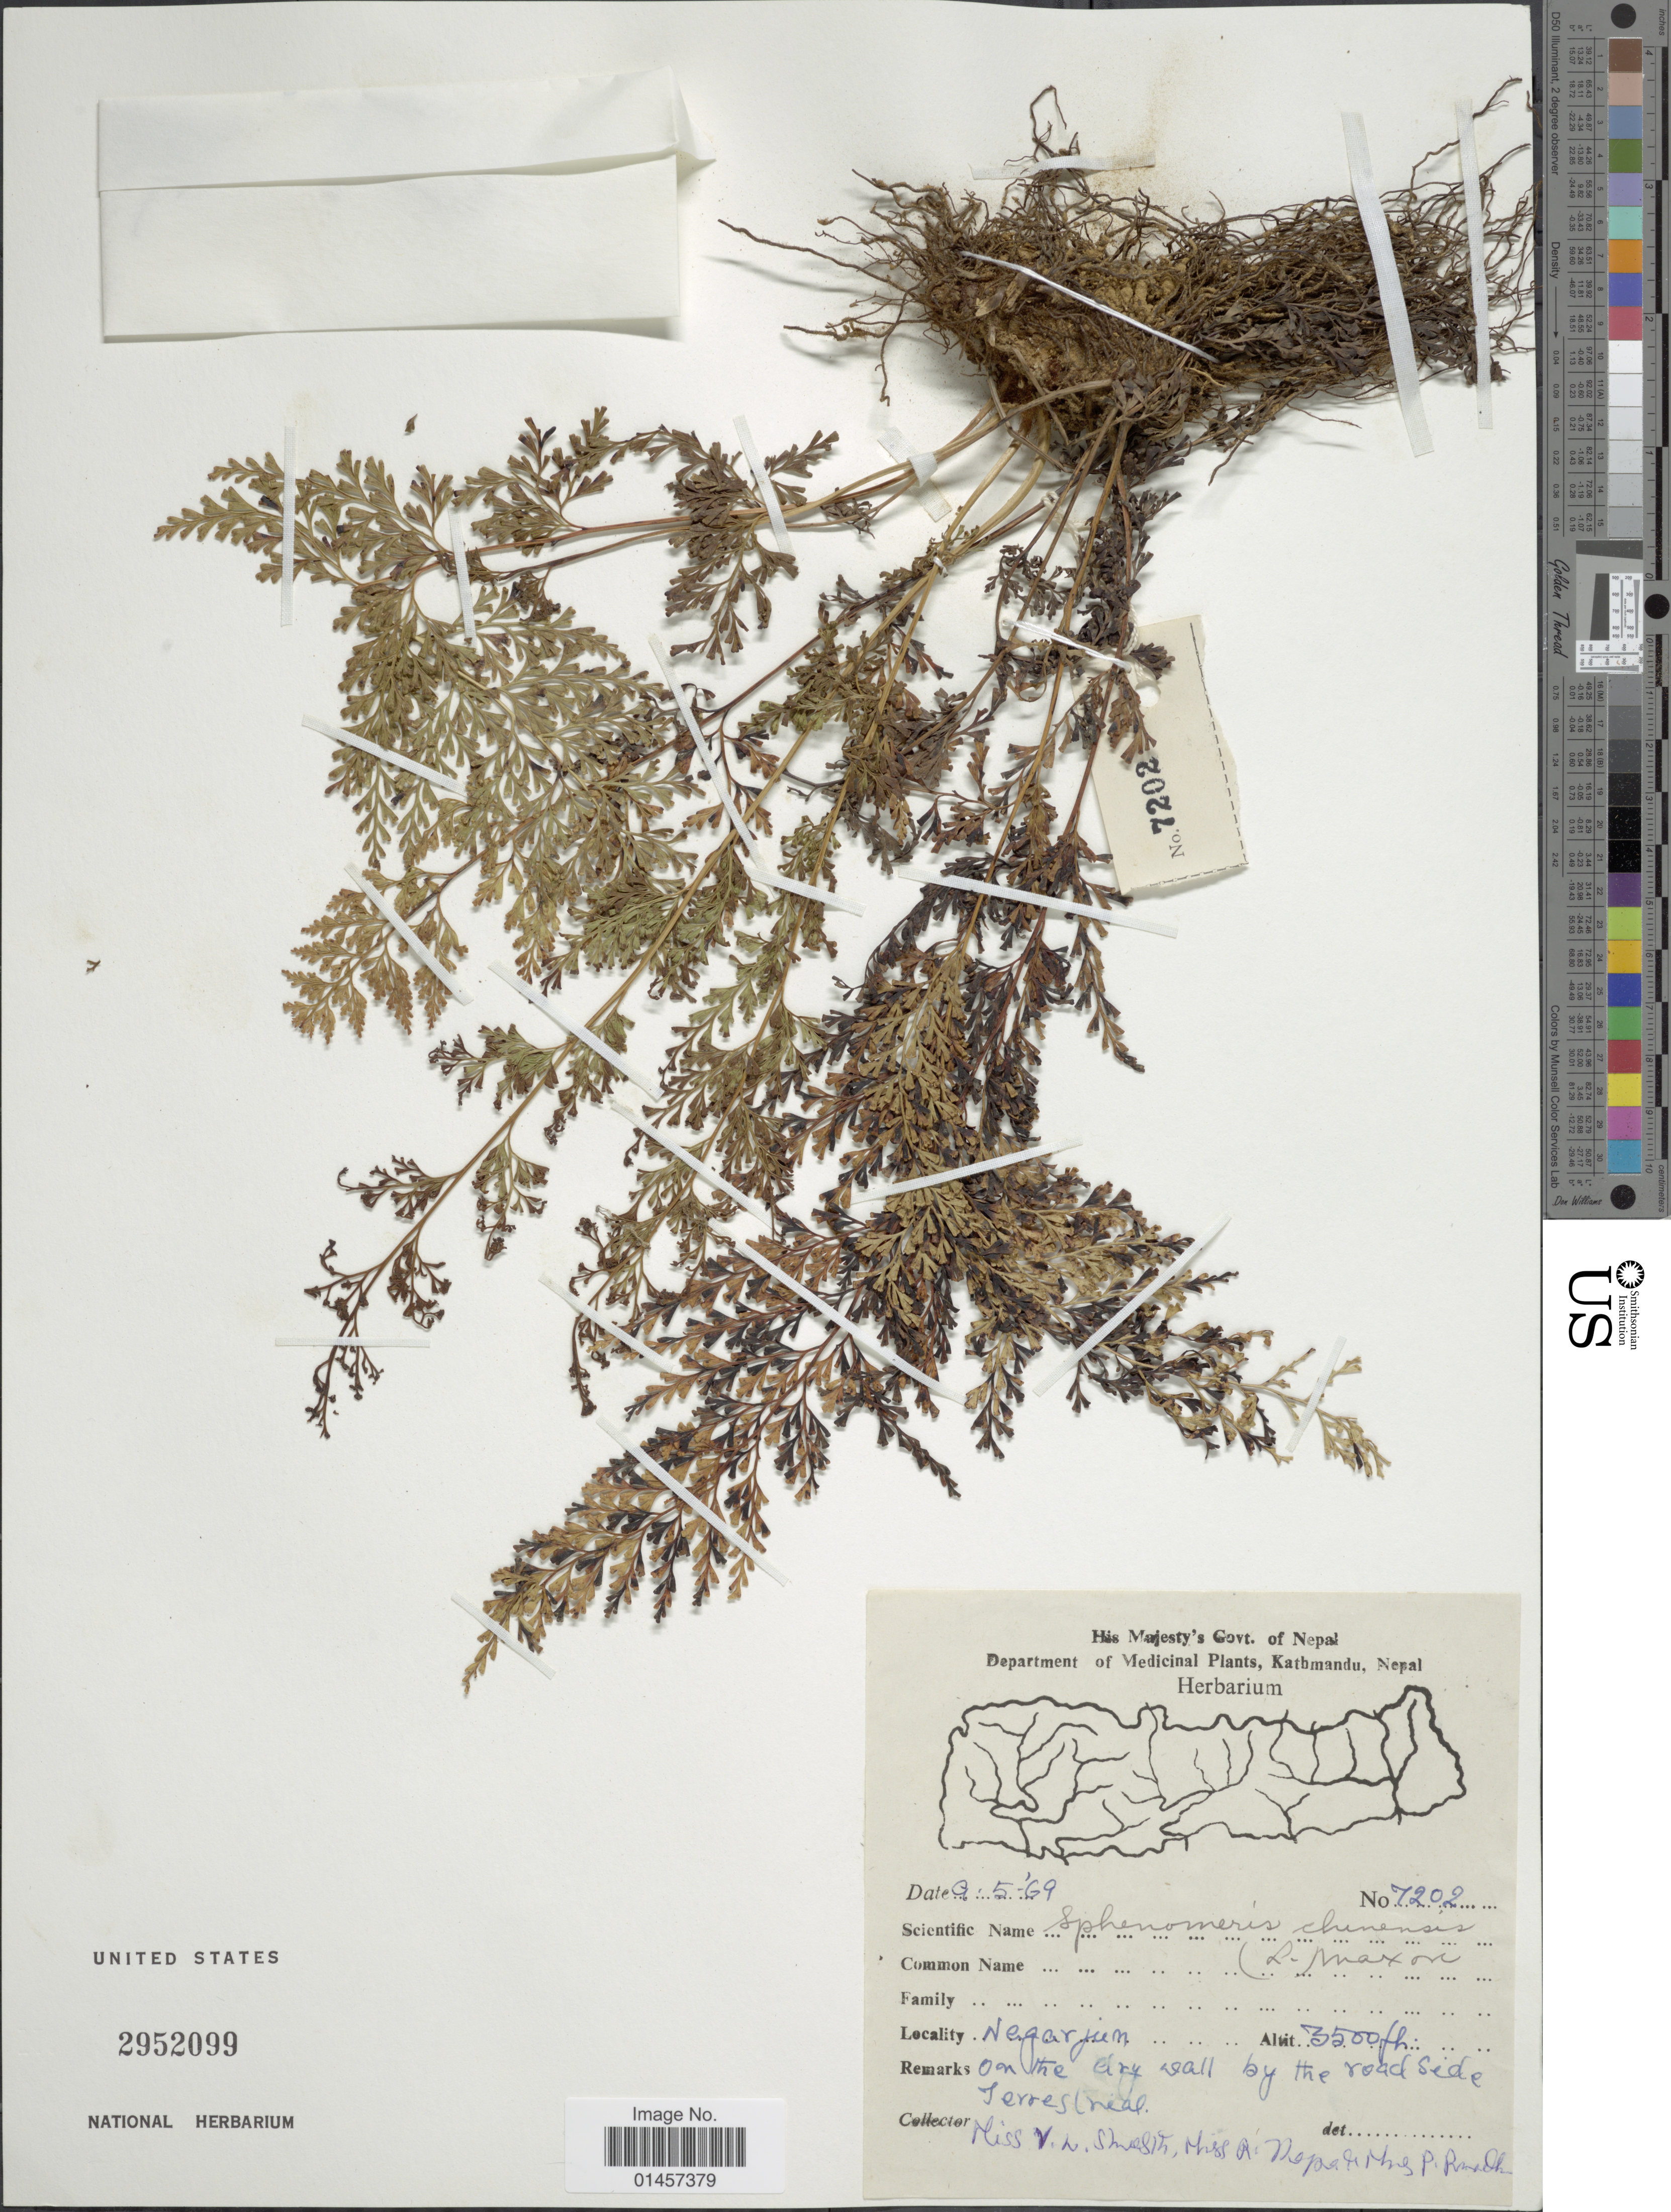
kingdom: Plantae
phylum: Tracheophyta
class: Polypodiopsida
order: Polypodiales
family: Lindsaeaceae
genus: Sphenomeris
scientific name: Sphenomeris chinensis var. chinensis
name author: (L.) Maxon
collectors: V. Shrestha, R. Thapa & P. Pradhan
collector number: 7202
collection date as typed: Transcribed d/m/y: 9/5/69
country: Nepal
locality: Nagarjun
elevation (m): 1067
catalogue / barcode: US 2952099